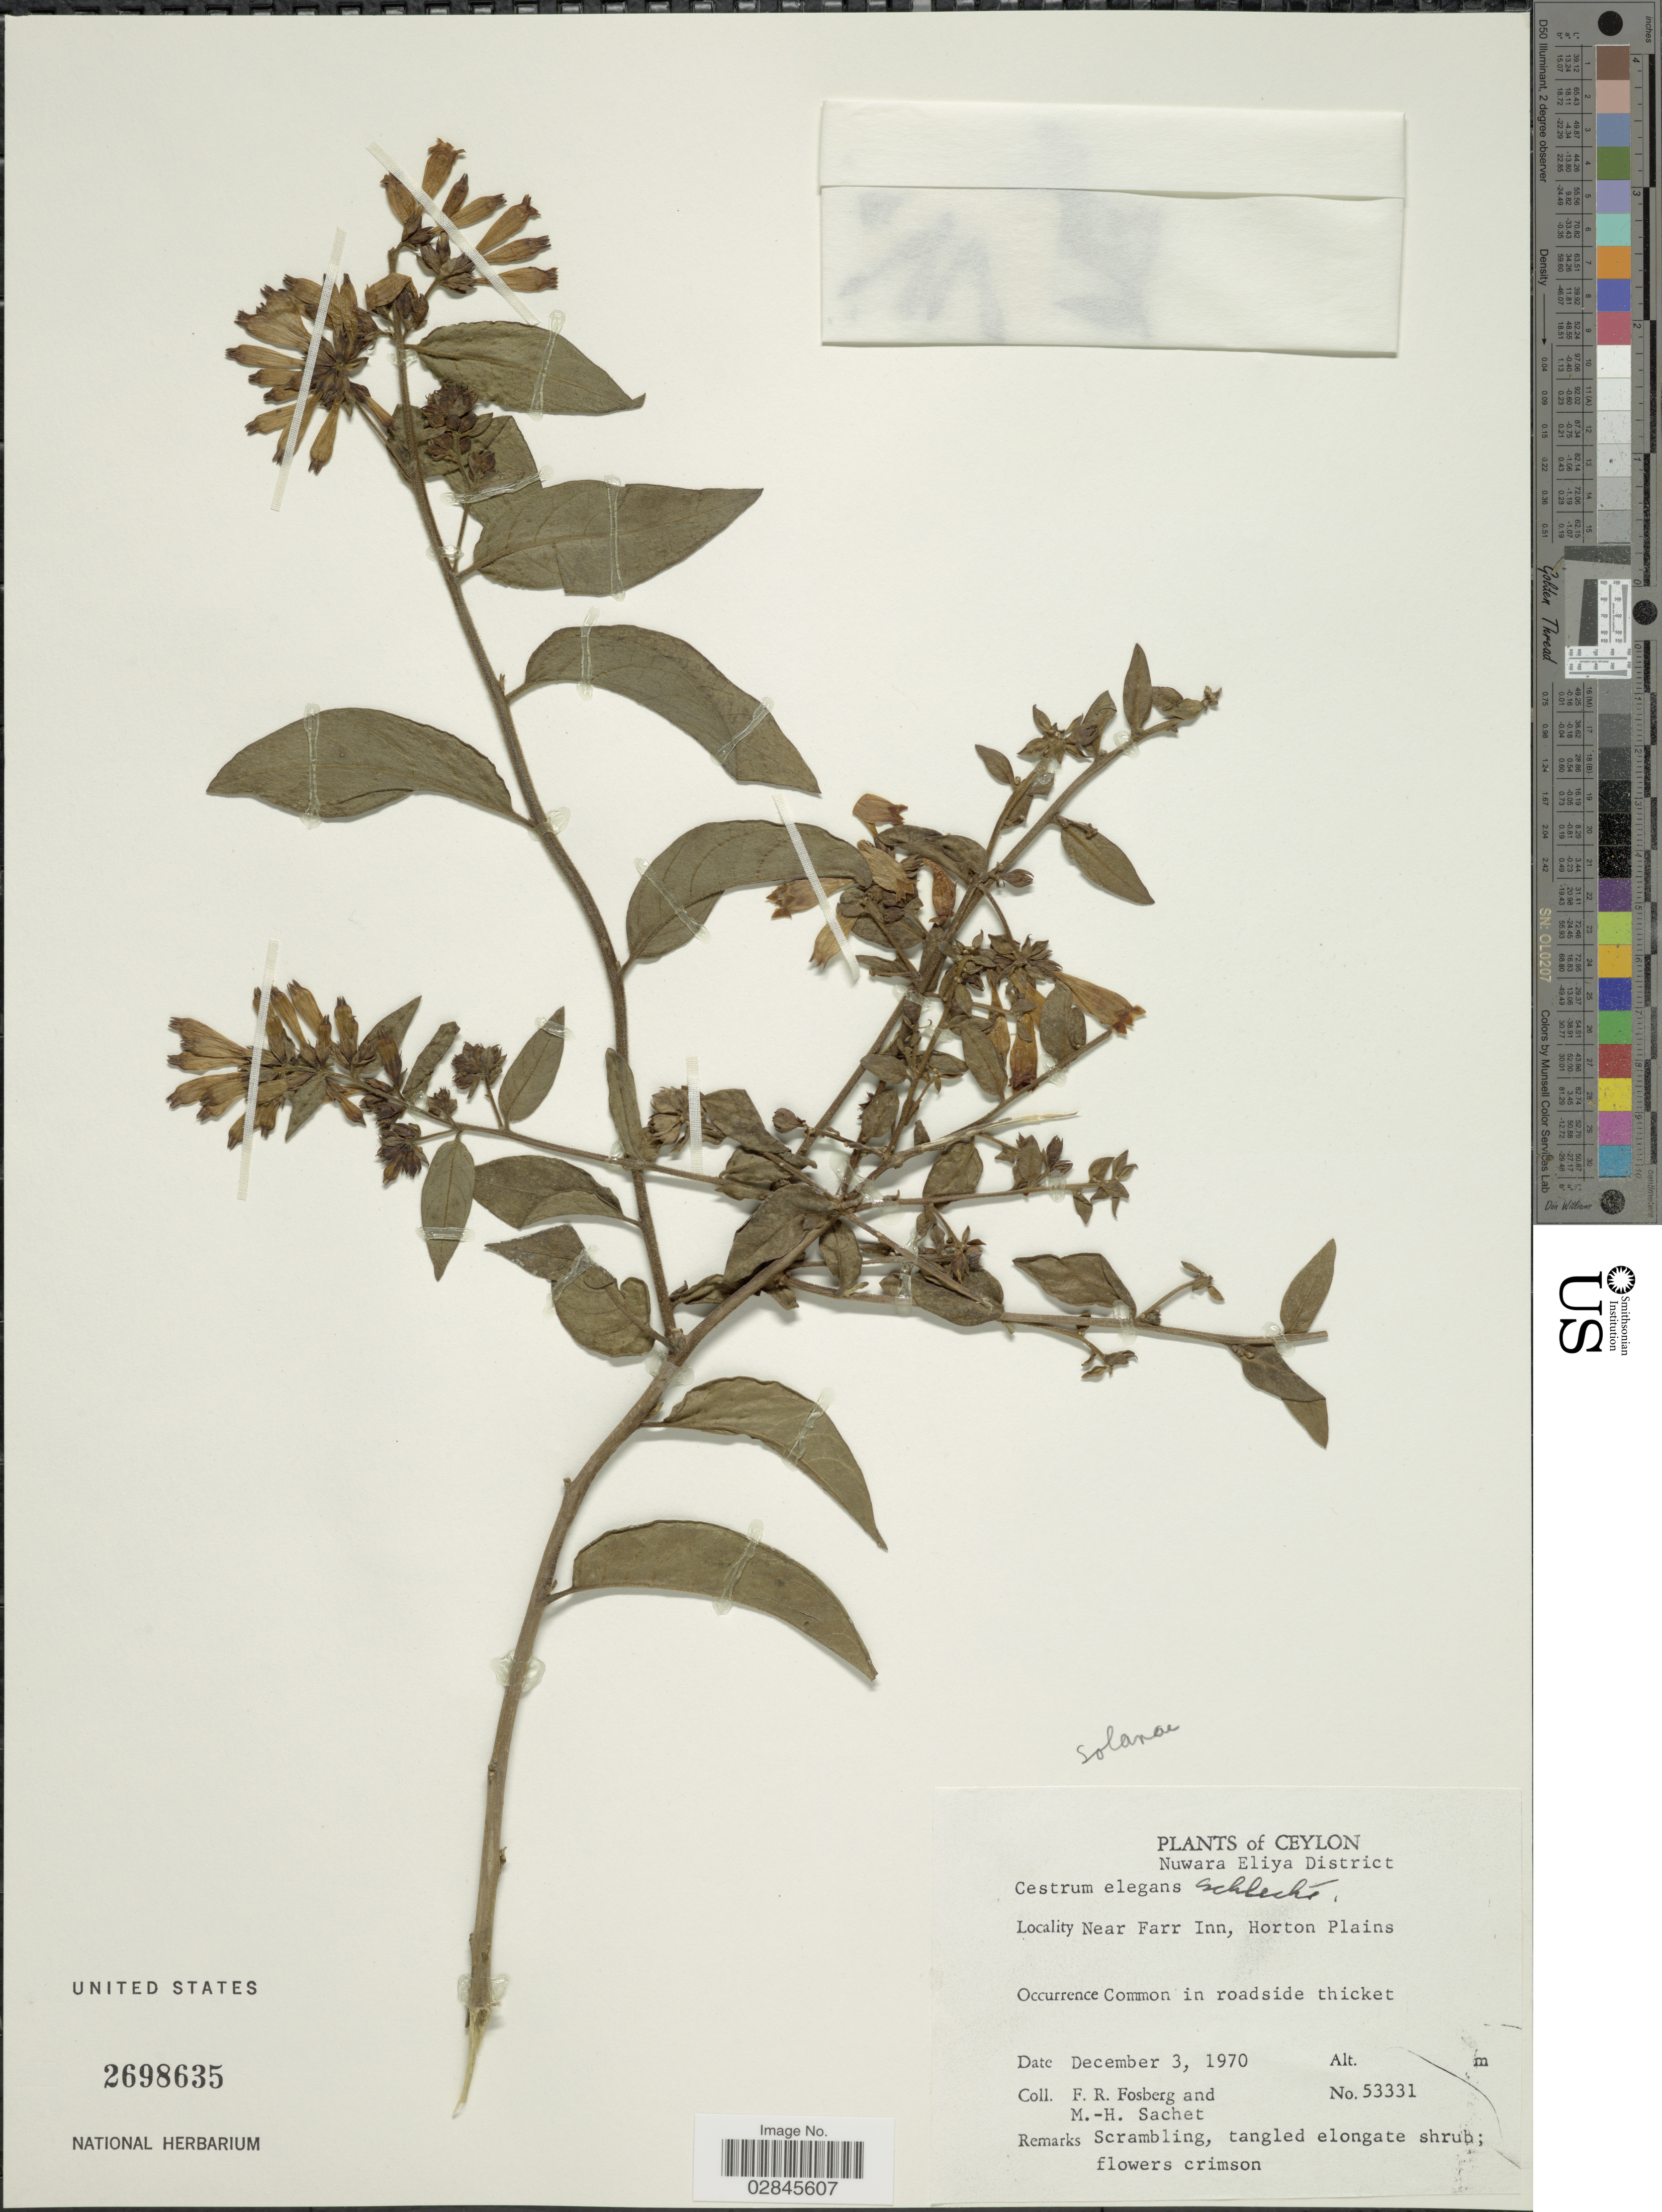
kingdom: Plantae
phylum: Tracheophyta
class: Magnoliopsida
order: Solanales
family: Solanaceae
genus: Cestrum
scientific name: Cestrum elegans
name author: (Brongn.) Schltdl.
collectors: F. R. Fosberg & M.-H. Sachet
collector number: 53331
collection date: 1970-12-03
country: Sri Lanka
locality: Ceylon. Nuwara Eliya District. Near Farr Inn, Horton Plains.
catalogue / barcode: US 2698635